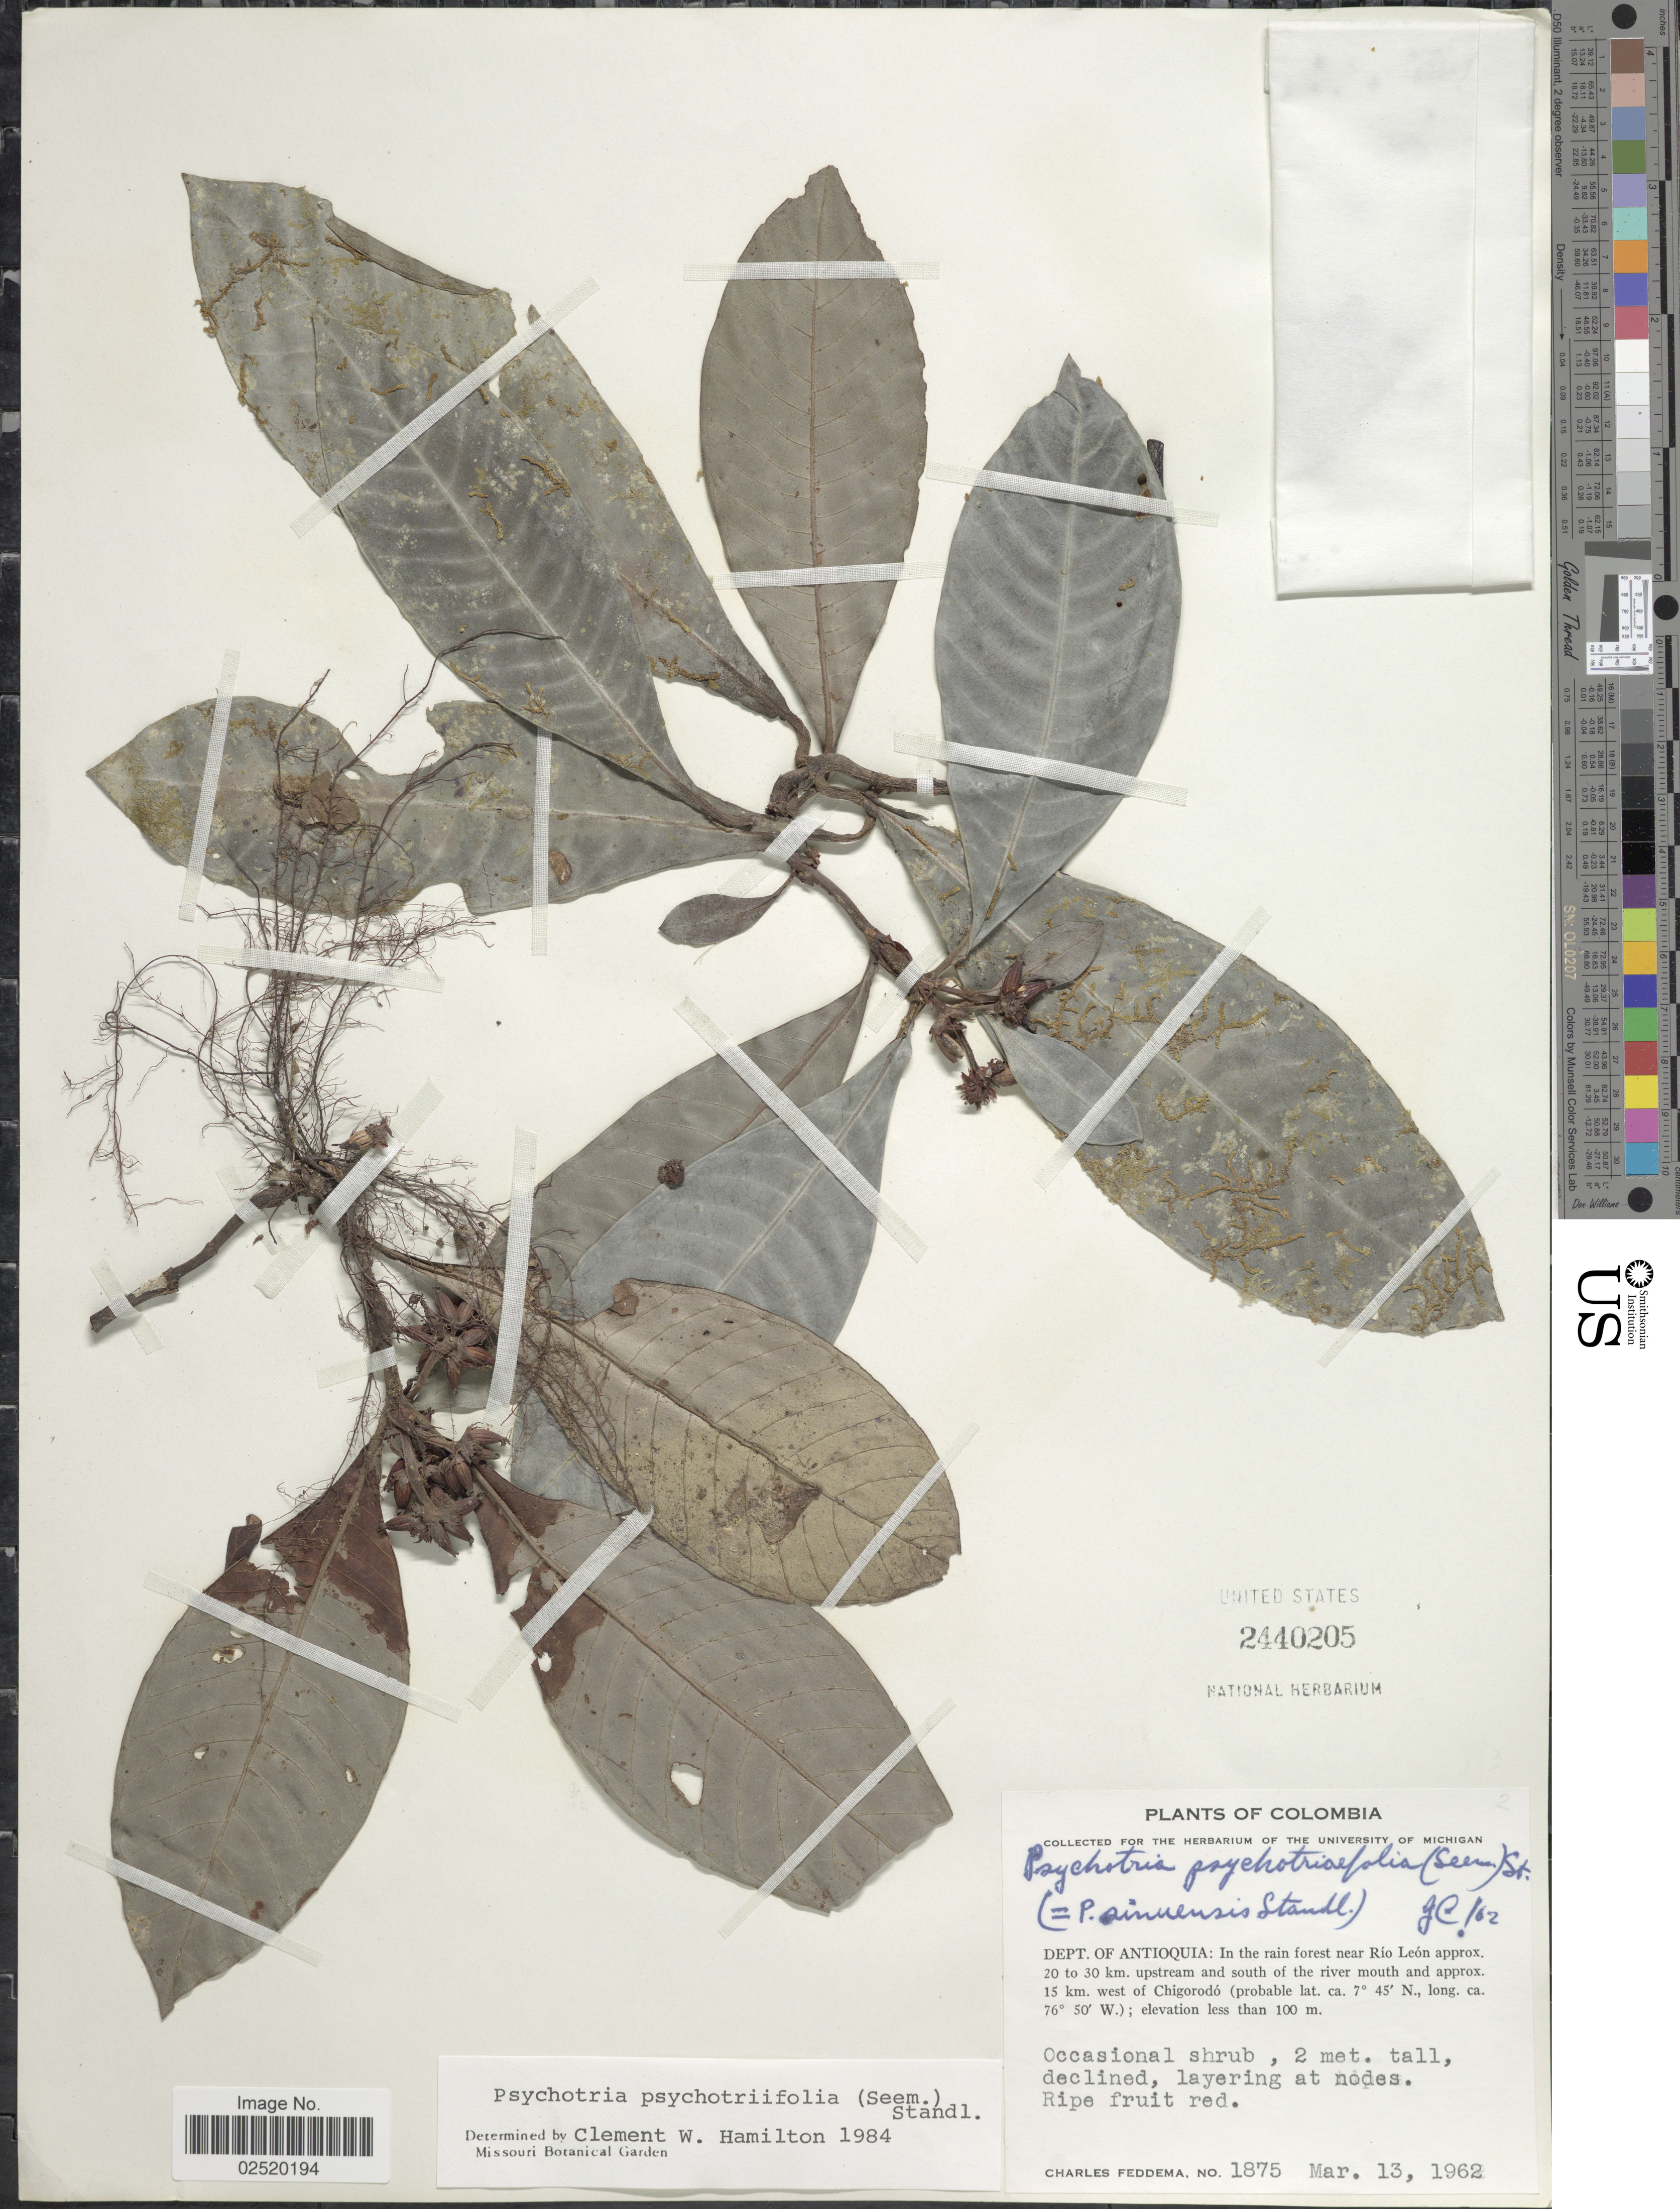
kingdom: Plantae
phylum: Tracheophyta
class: Magnoliopsida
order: Gentianales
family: Rubiaceae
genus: Psychotria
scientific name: Psychotria psychotriaefolia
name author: (Seem.) Standl.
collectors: C. Feddema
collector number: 1875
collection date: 1962-03-13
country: Colombia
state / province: Antioquia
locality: near Rio Leon, 20 to 30 km. upstream and south of the river mouth and 15 km west of Chigorodo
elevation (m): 100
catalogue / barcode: US 2440205